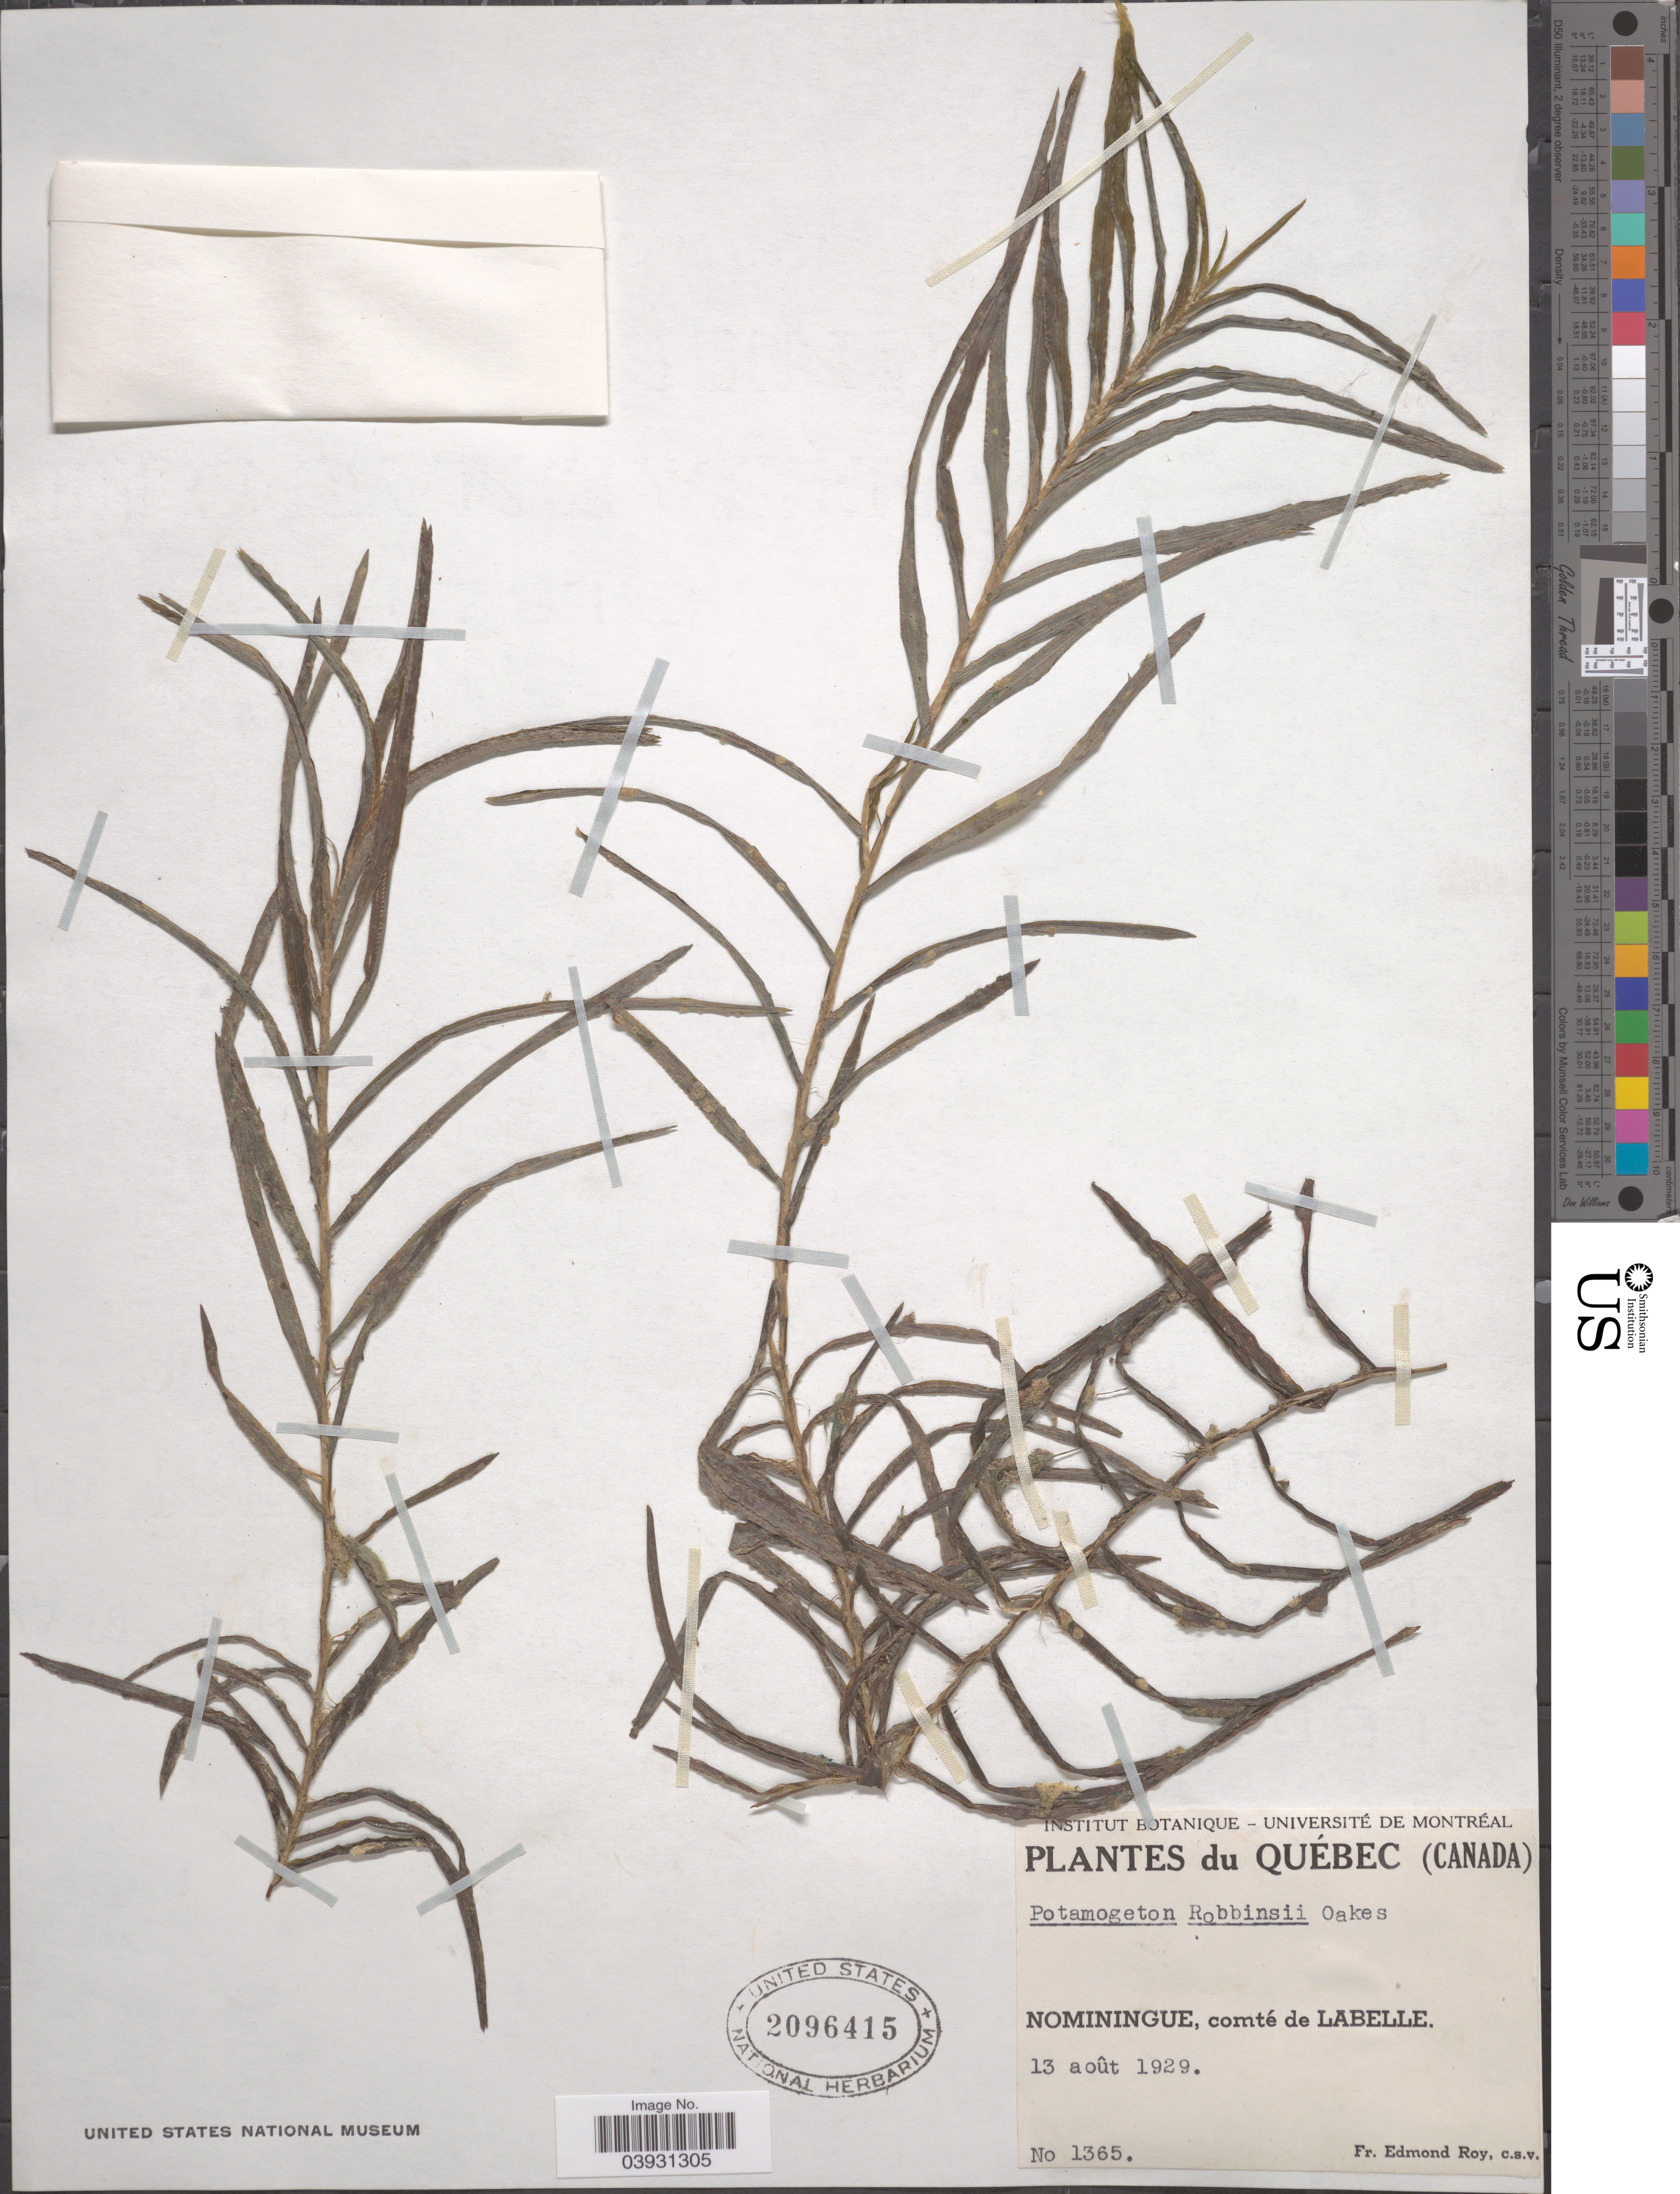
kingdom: Plantae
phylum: Tracheophyta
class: Liliopsida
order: Alismatales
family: Potamogetonaceae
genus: Potamogeton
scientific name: Potamogeton robbinsii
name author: Oakes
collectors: E. Roy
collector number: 1365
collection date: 1929-08-13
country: Canada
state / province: Quebec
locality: Nominingue, comté de Labelle.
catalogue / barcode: US 2096415